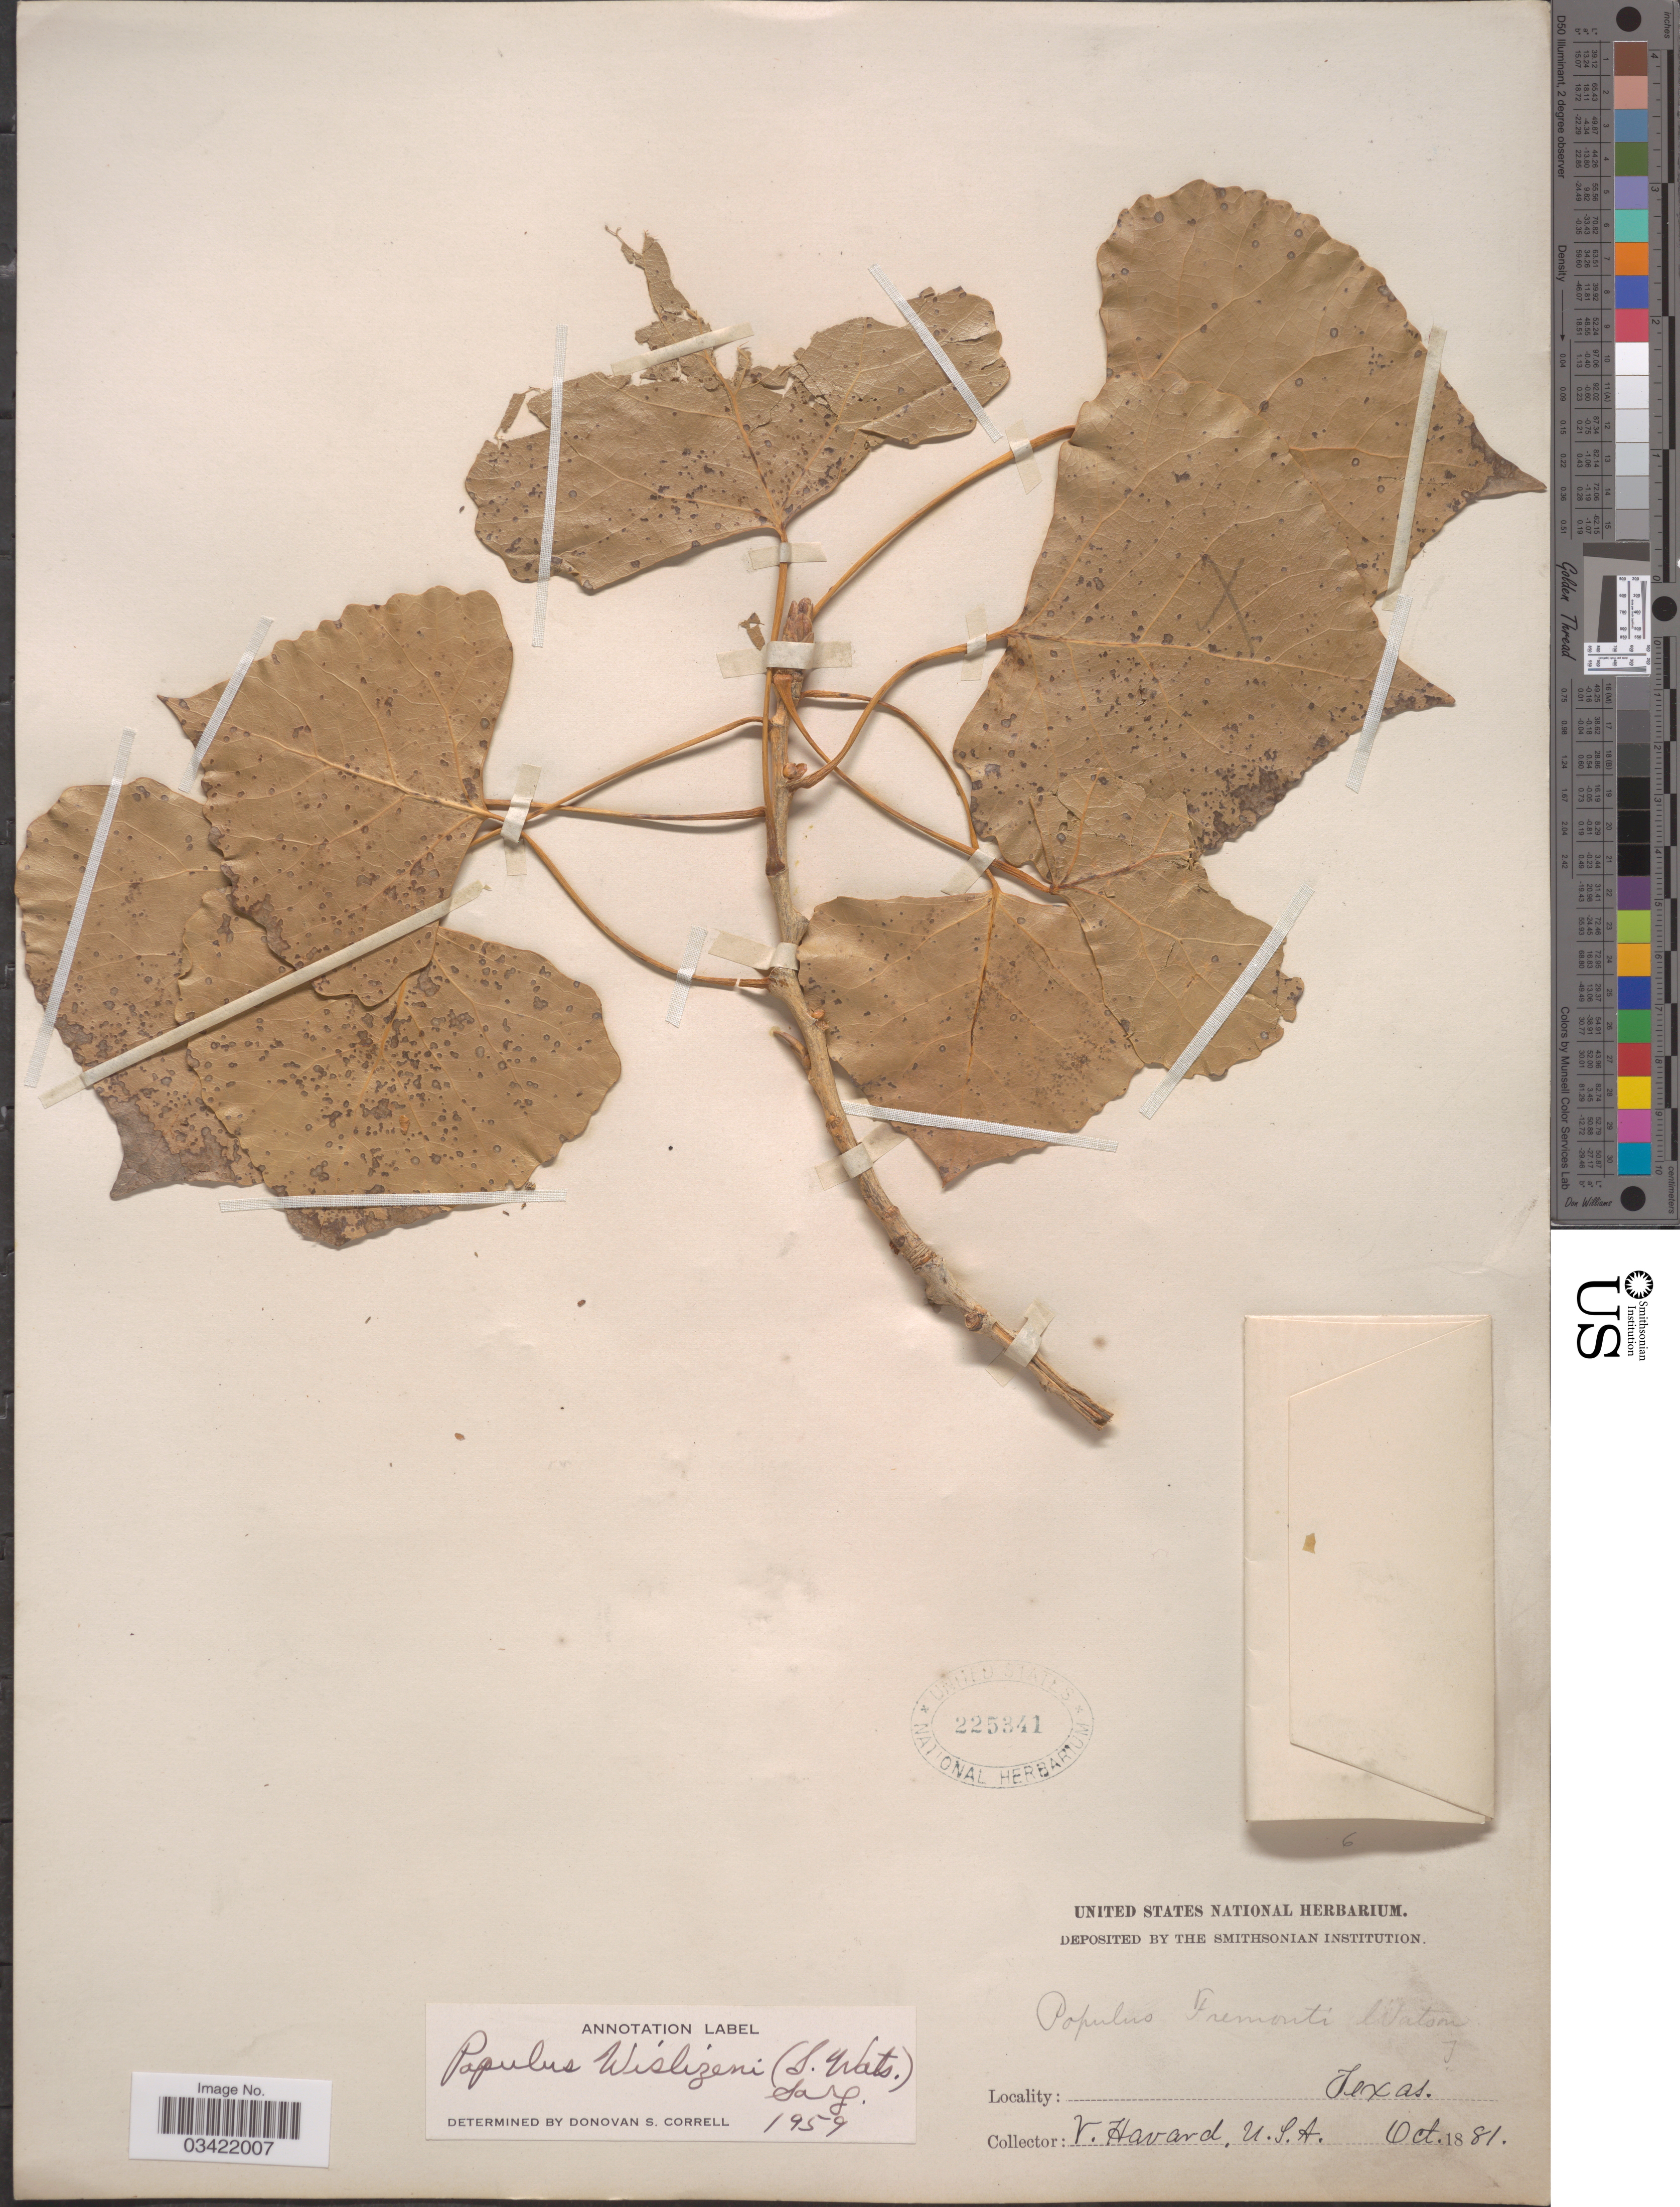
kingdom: Plantae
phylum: Tracheophyta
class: Magnoliopsida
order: Malpighiales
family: Salicaceae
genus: Populus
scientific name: Populus deltoides subsp. wislizeni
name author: (S. Watson) Eckenw.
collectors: V. Havard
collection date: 1881-10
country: United States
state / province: Texas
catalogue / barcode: US 225341